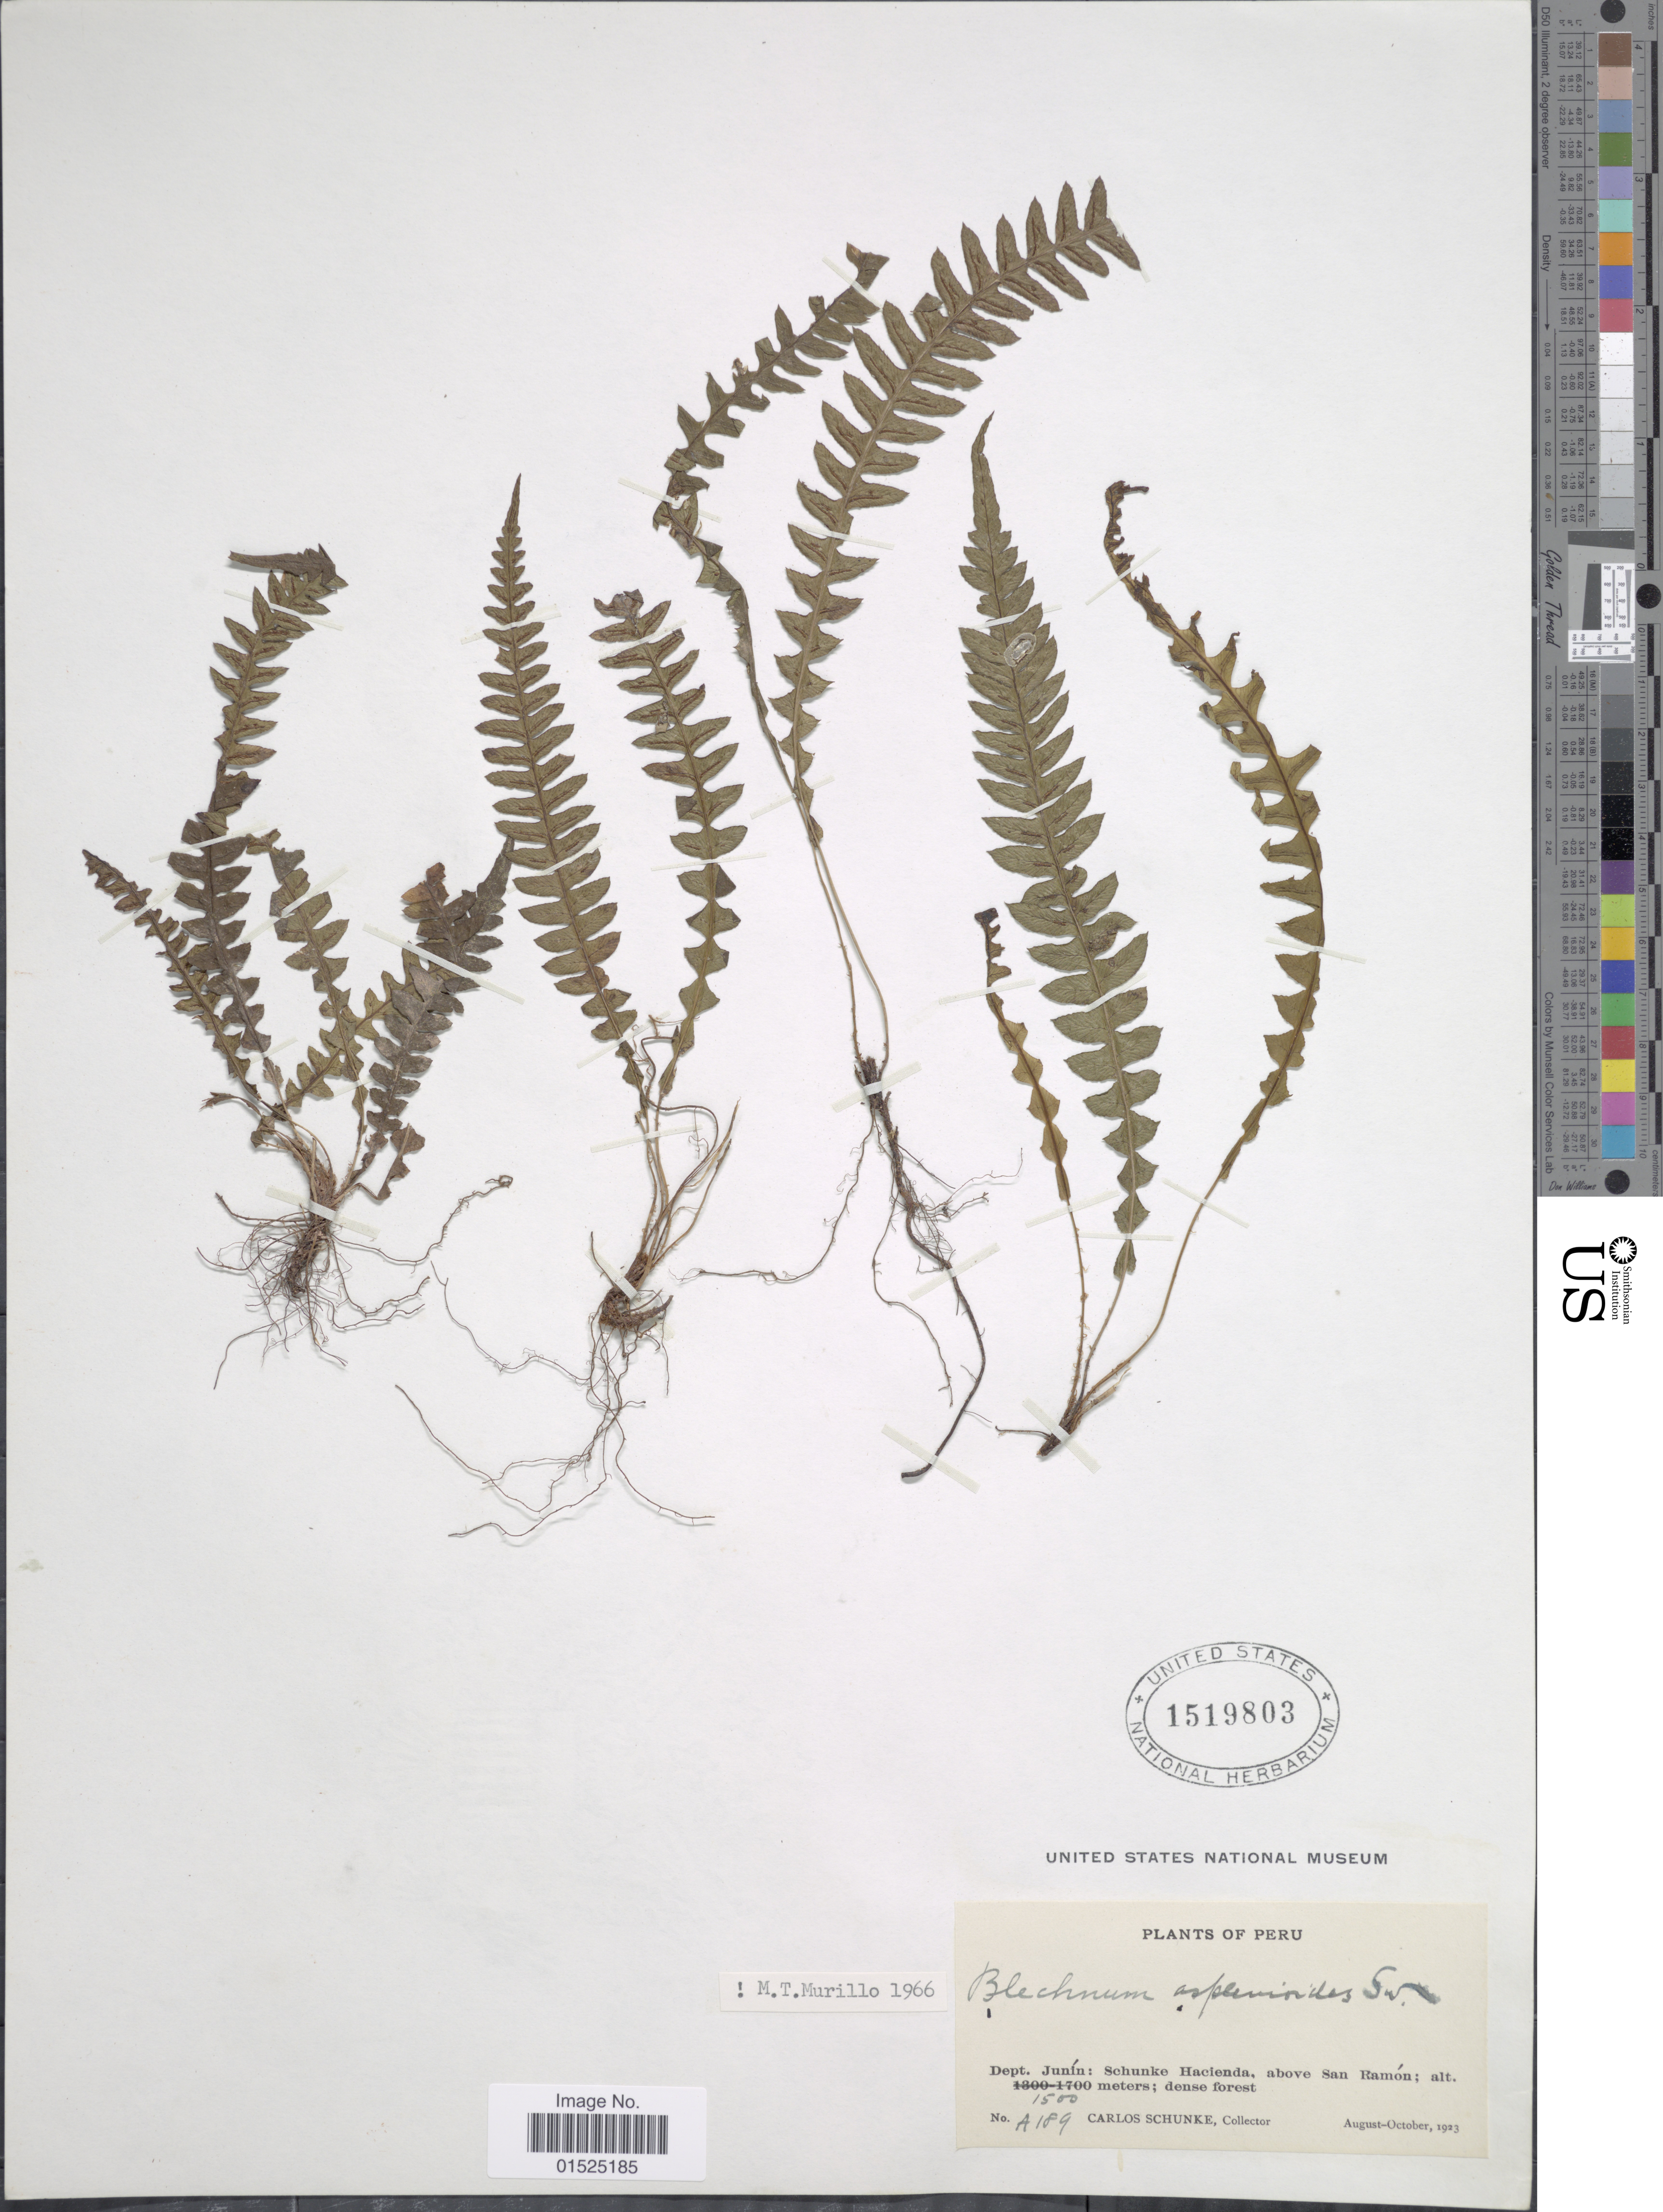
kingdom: Plantae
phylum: Tracheophyta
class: Polypodiopsida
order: Polypodiales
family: Blechnaceae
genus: Blechnum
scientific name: Blechnum asplenioides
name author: Sw.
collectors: C. Schunke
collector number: A189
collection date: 1923-08/1923-10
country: Peru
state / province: Junín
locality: Schunke Hacienda, above San Ramon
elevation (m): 1500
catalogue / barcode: US 1519803